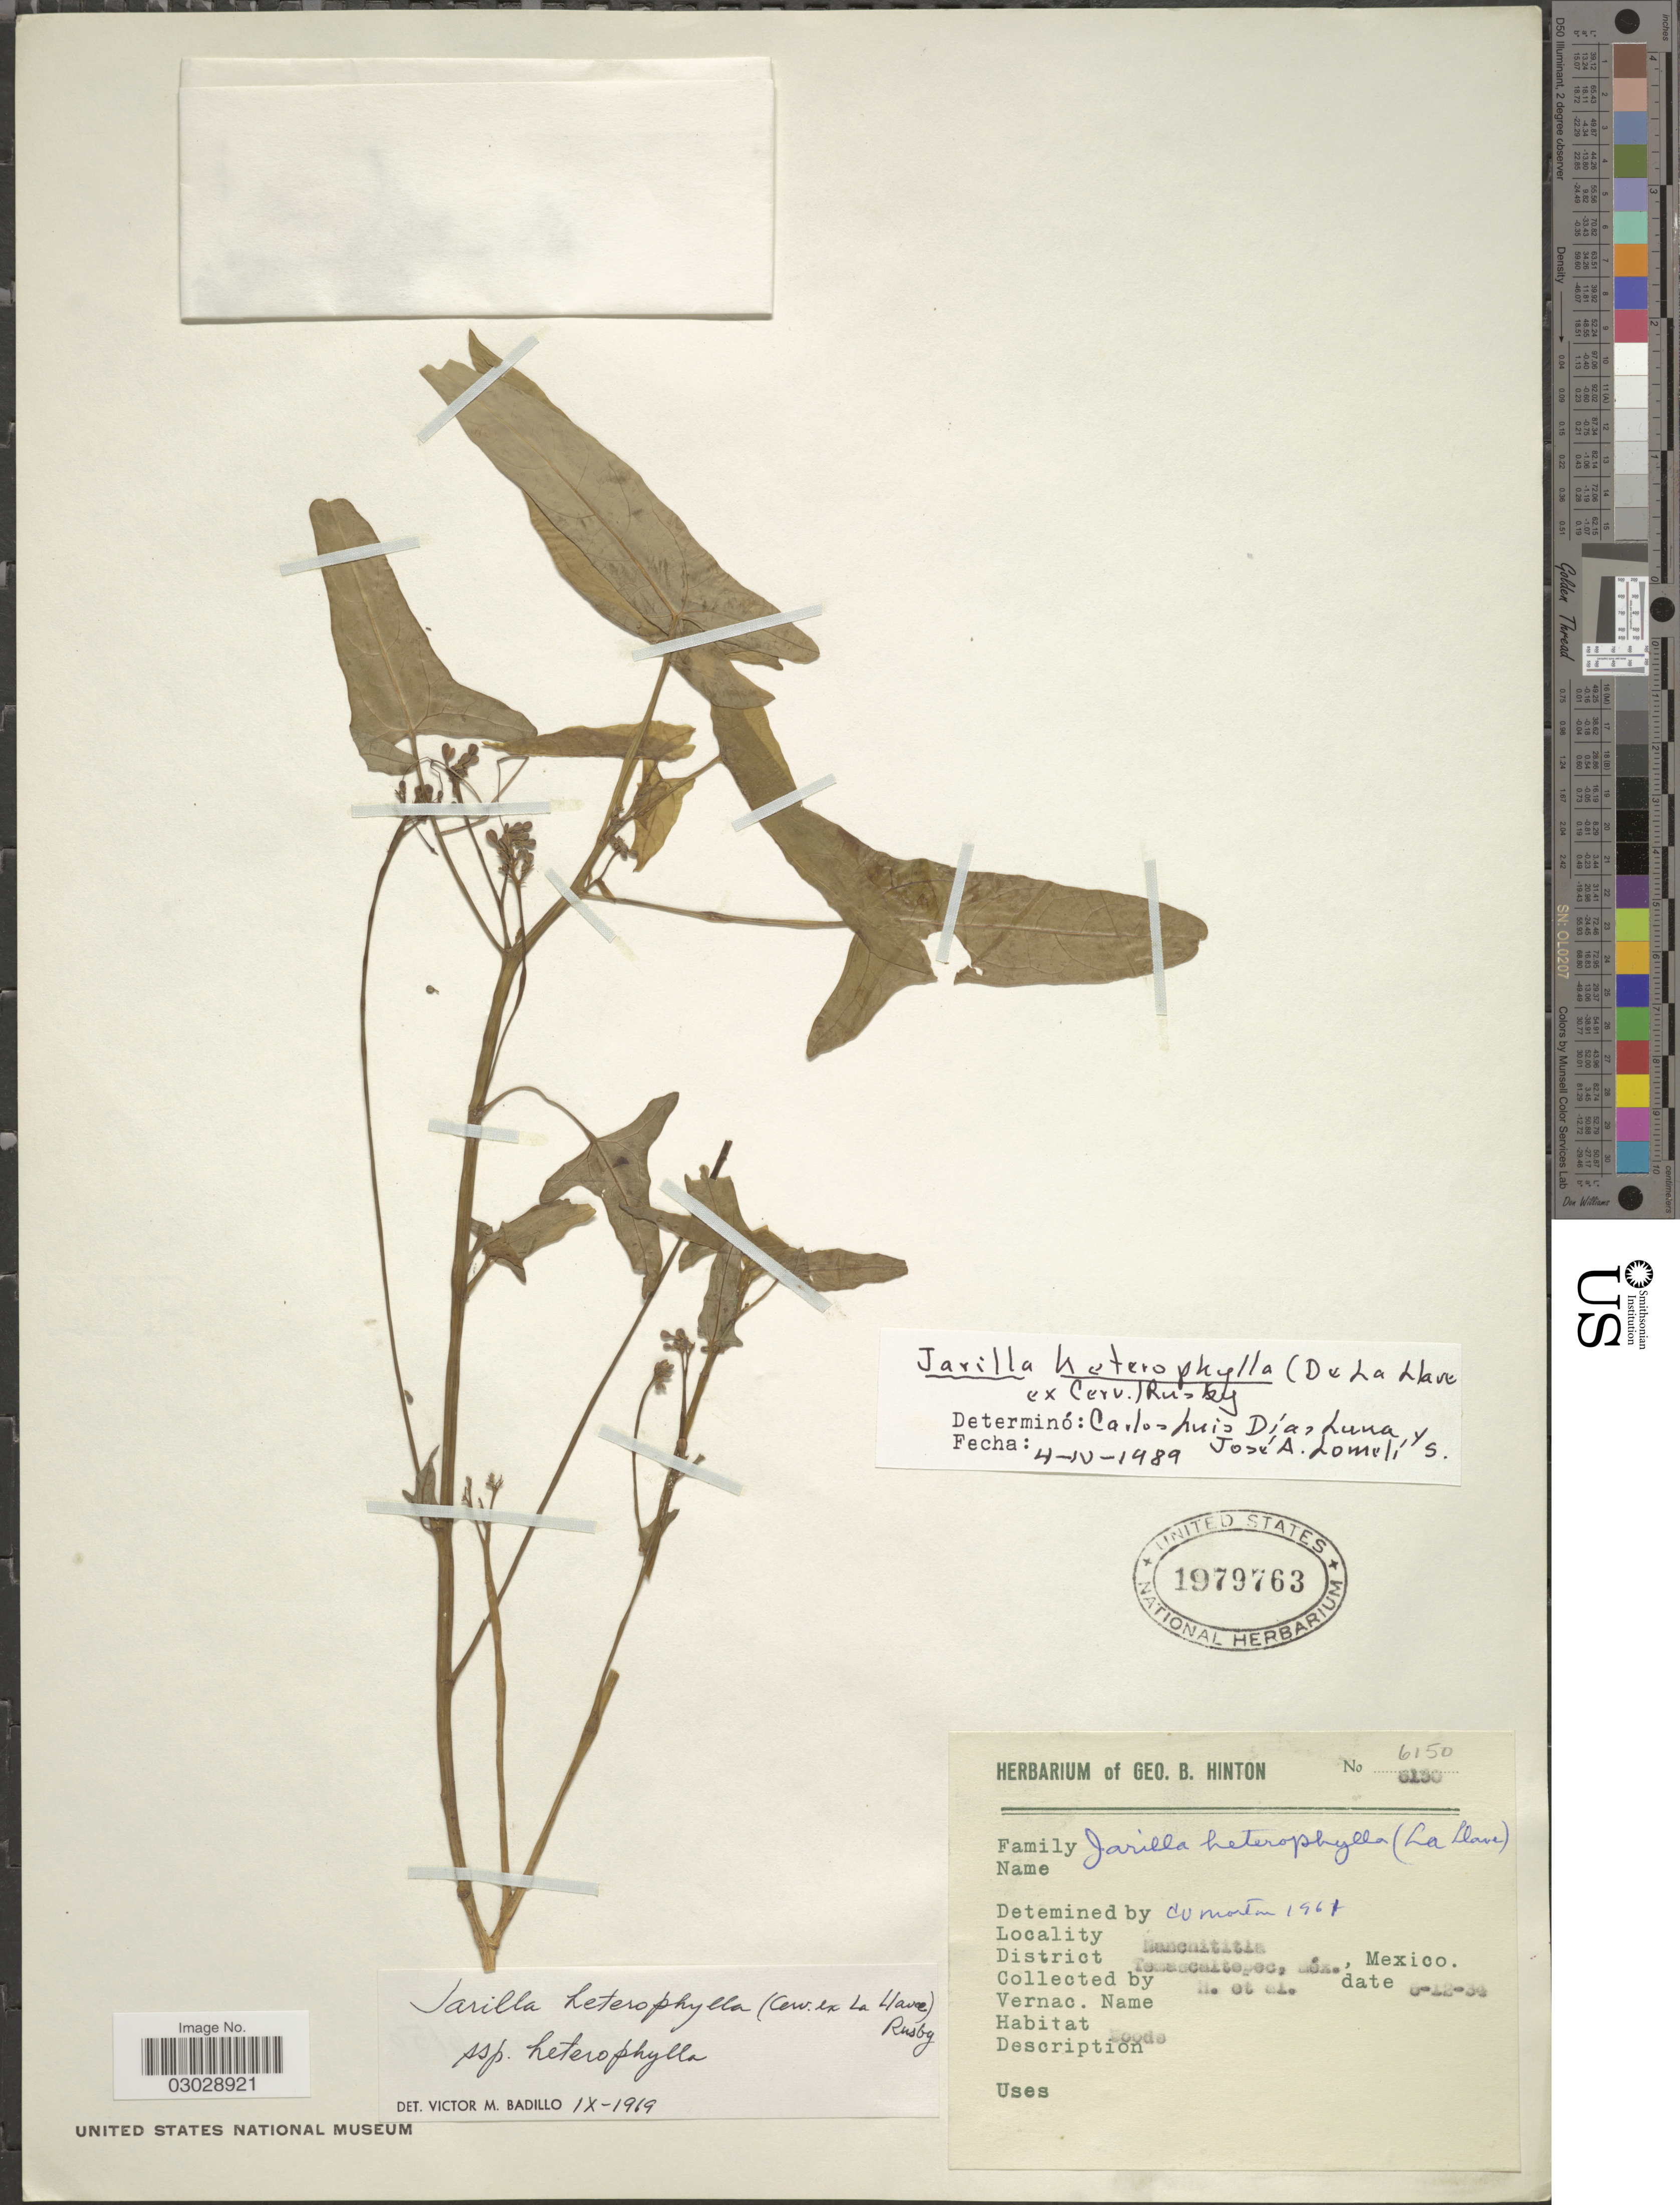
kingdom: Plantae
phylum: Tracheophyta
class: Magnoliopsida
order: Brassicales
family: Caricaceae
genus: Jarilla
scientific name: Jarilla heterophylla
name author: (Cerv. ex La Llave) Rusby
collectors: G. B. Hinton & et al.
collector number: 6150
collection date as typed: Transcribed d/m/y: 6/12/34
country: Mexico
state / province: México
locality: Nanchititla. District Temascaltepec, Méx.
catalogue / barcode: US 1979763